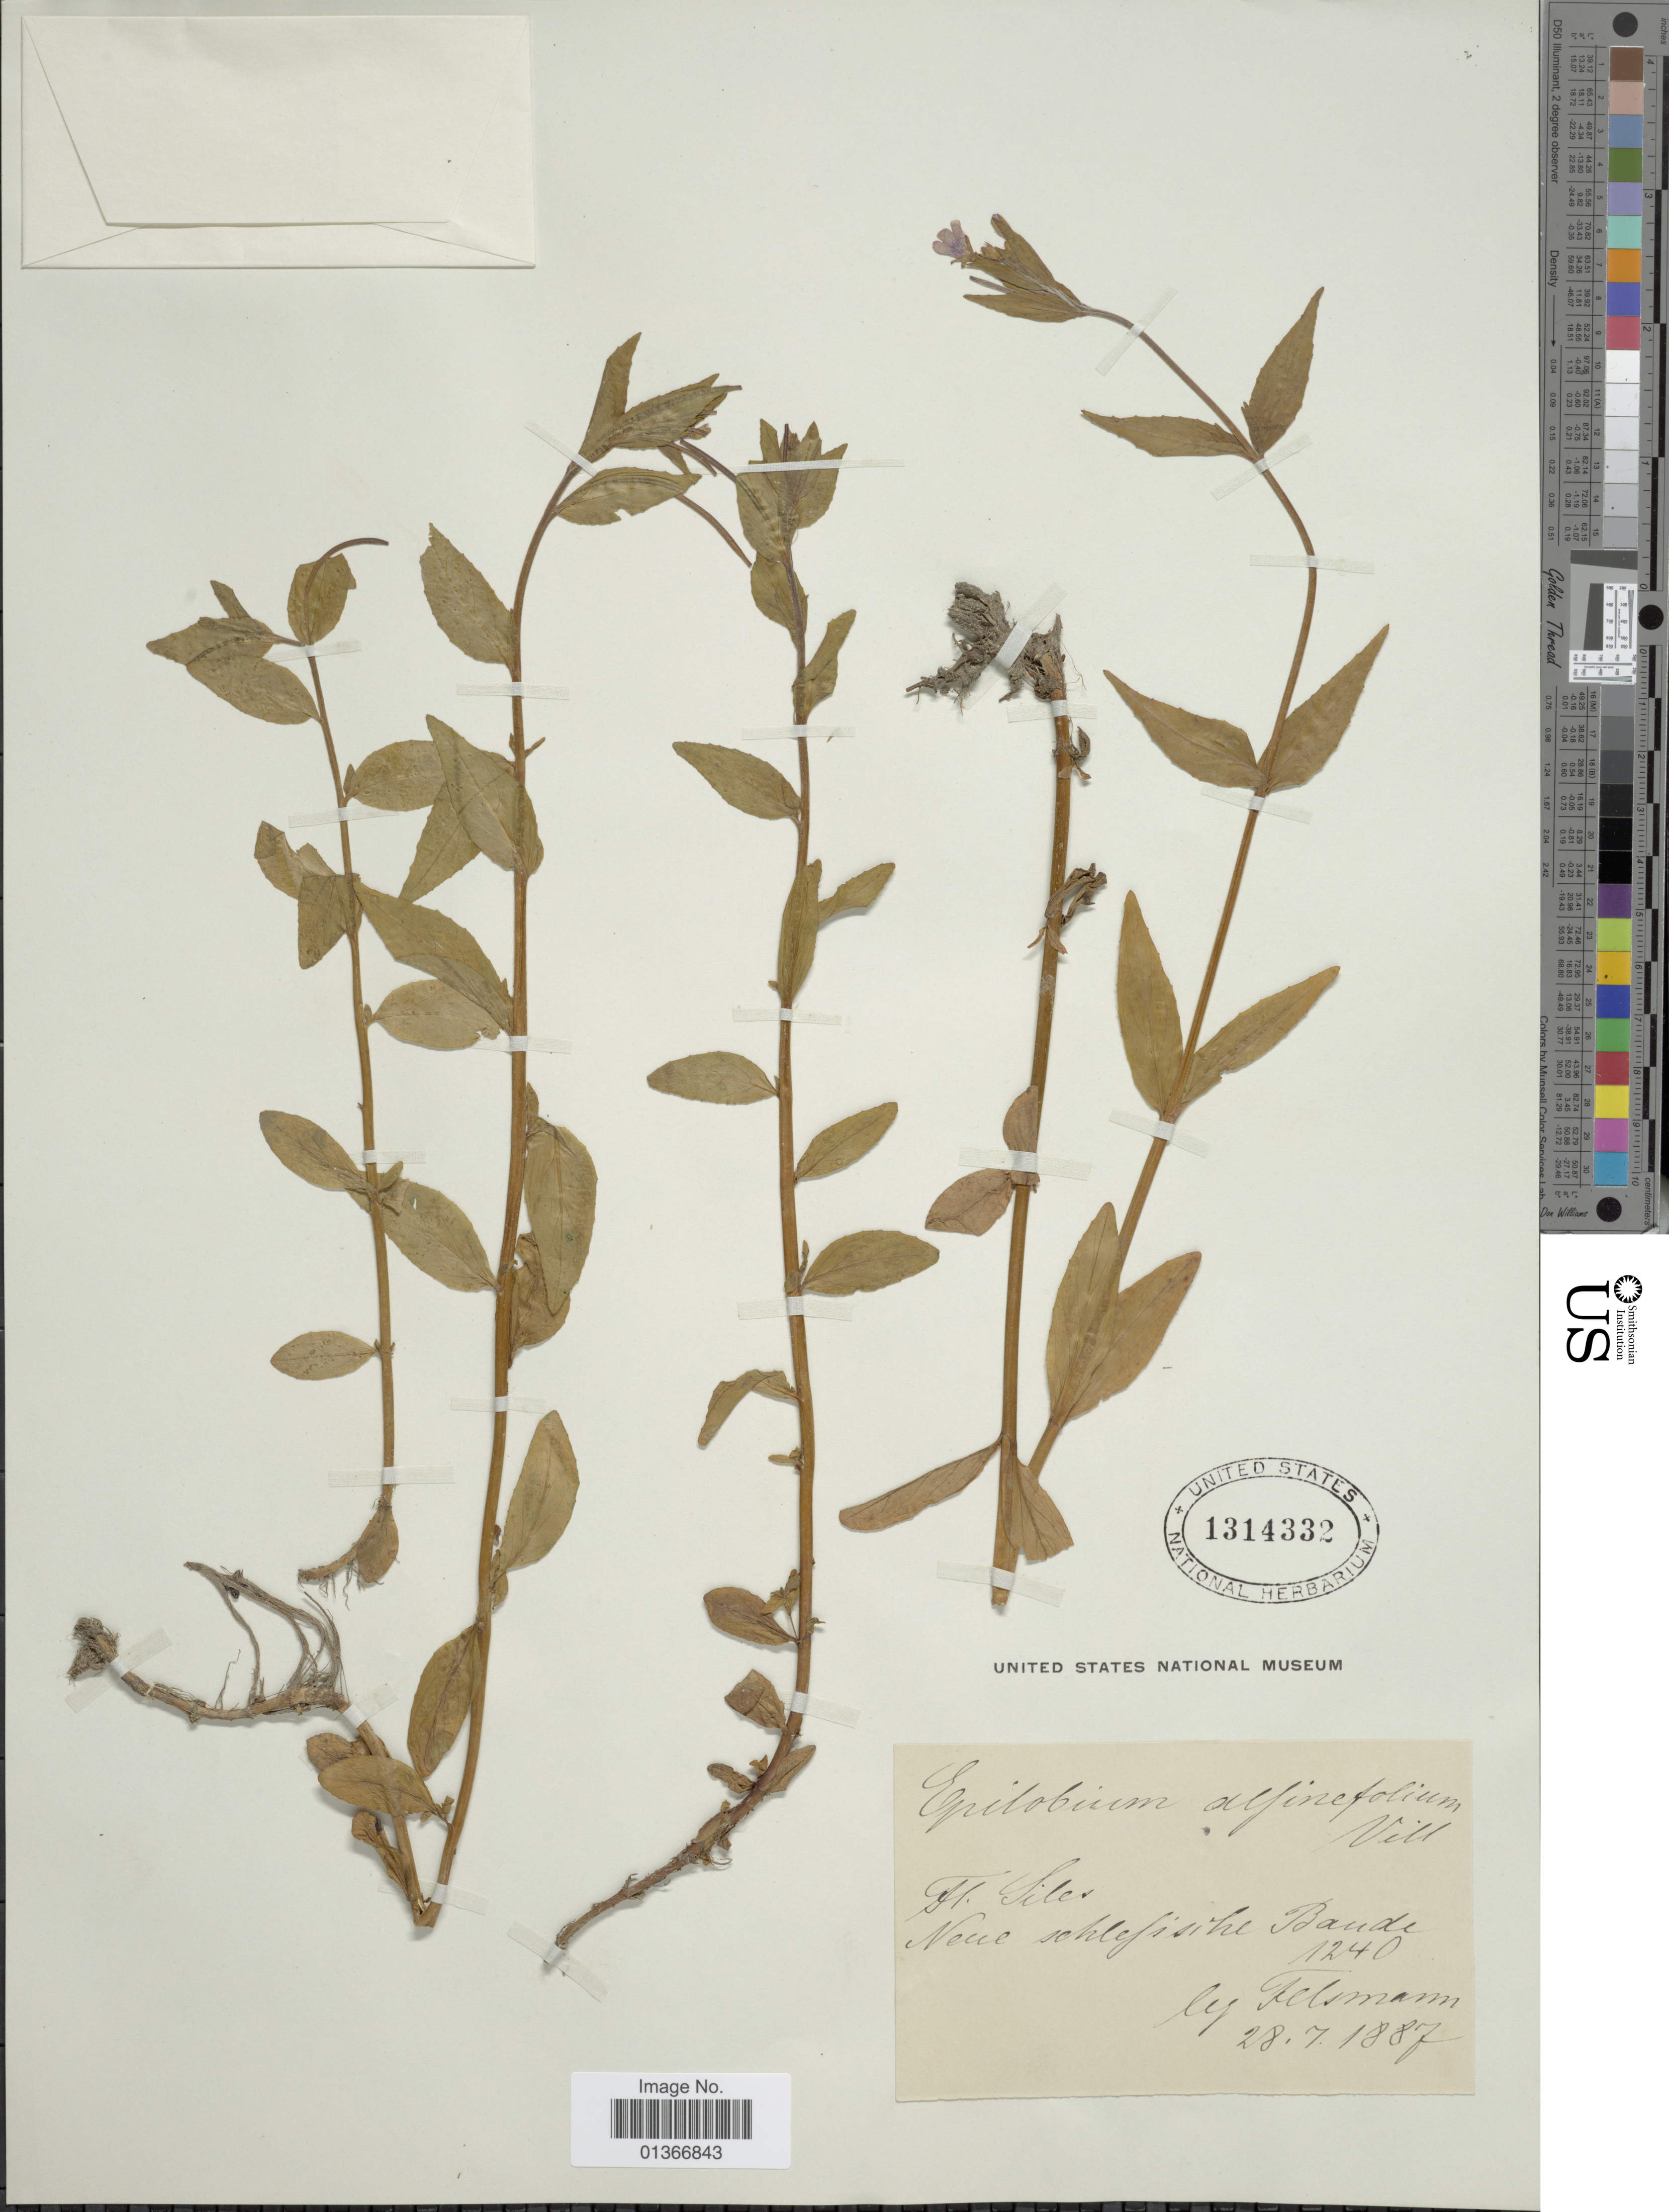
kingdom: Plantae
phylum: Tracheophyta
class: Magnoliopsida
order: Myrtales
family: Onagraceae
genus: Epilobium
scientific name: Epilobium alsinifolium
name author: Vill.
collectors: Felsmann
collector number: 1240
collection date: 1887-07-28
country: Poland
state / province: Dolnoslaskie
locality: Fl. Siles, Neue Schlesische Bande.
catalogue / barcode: US 1314332